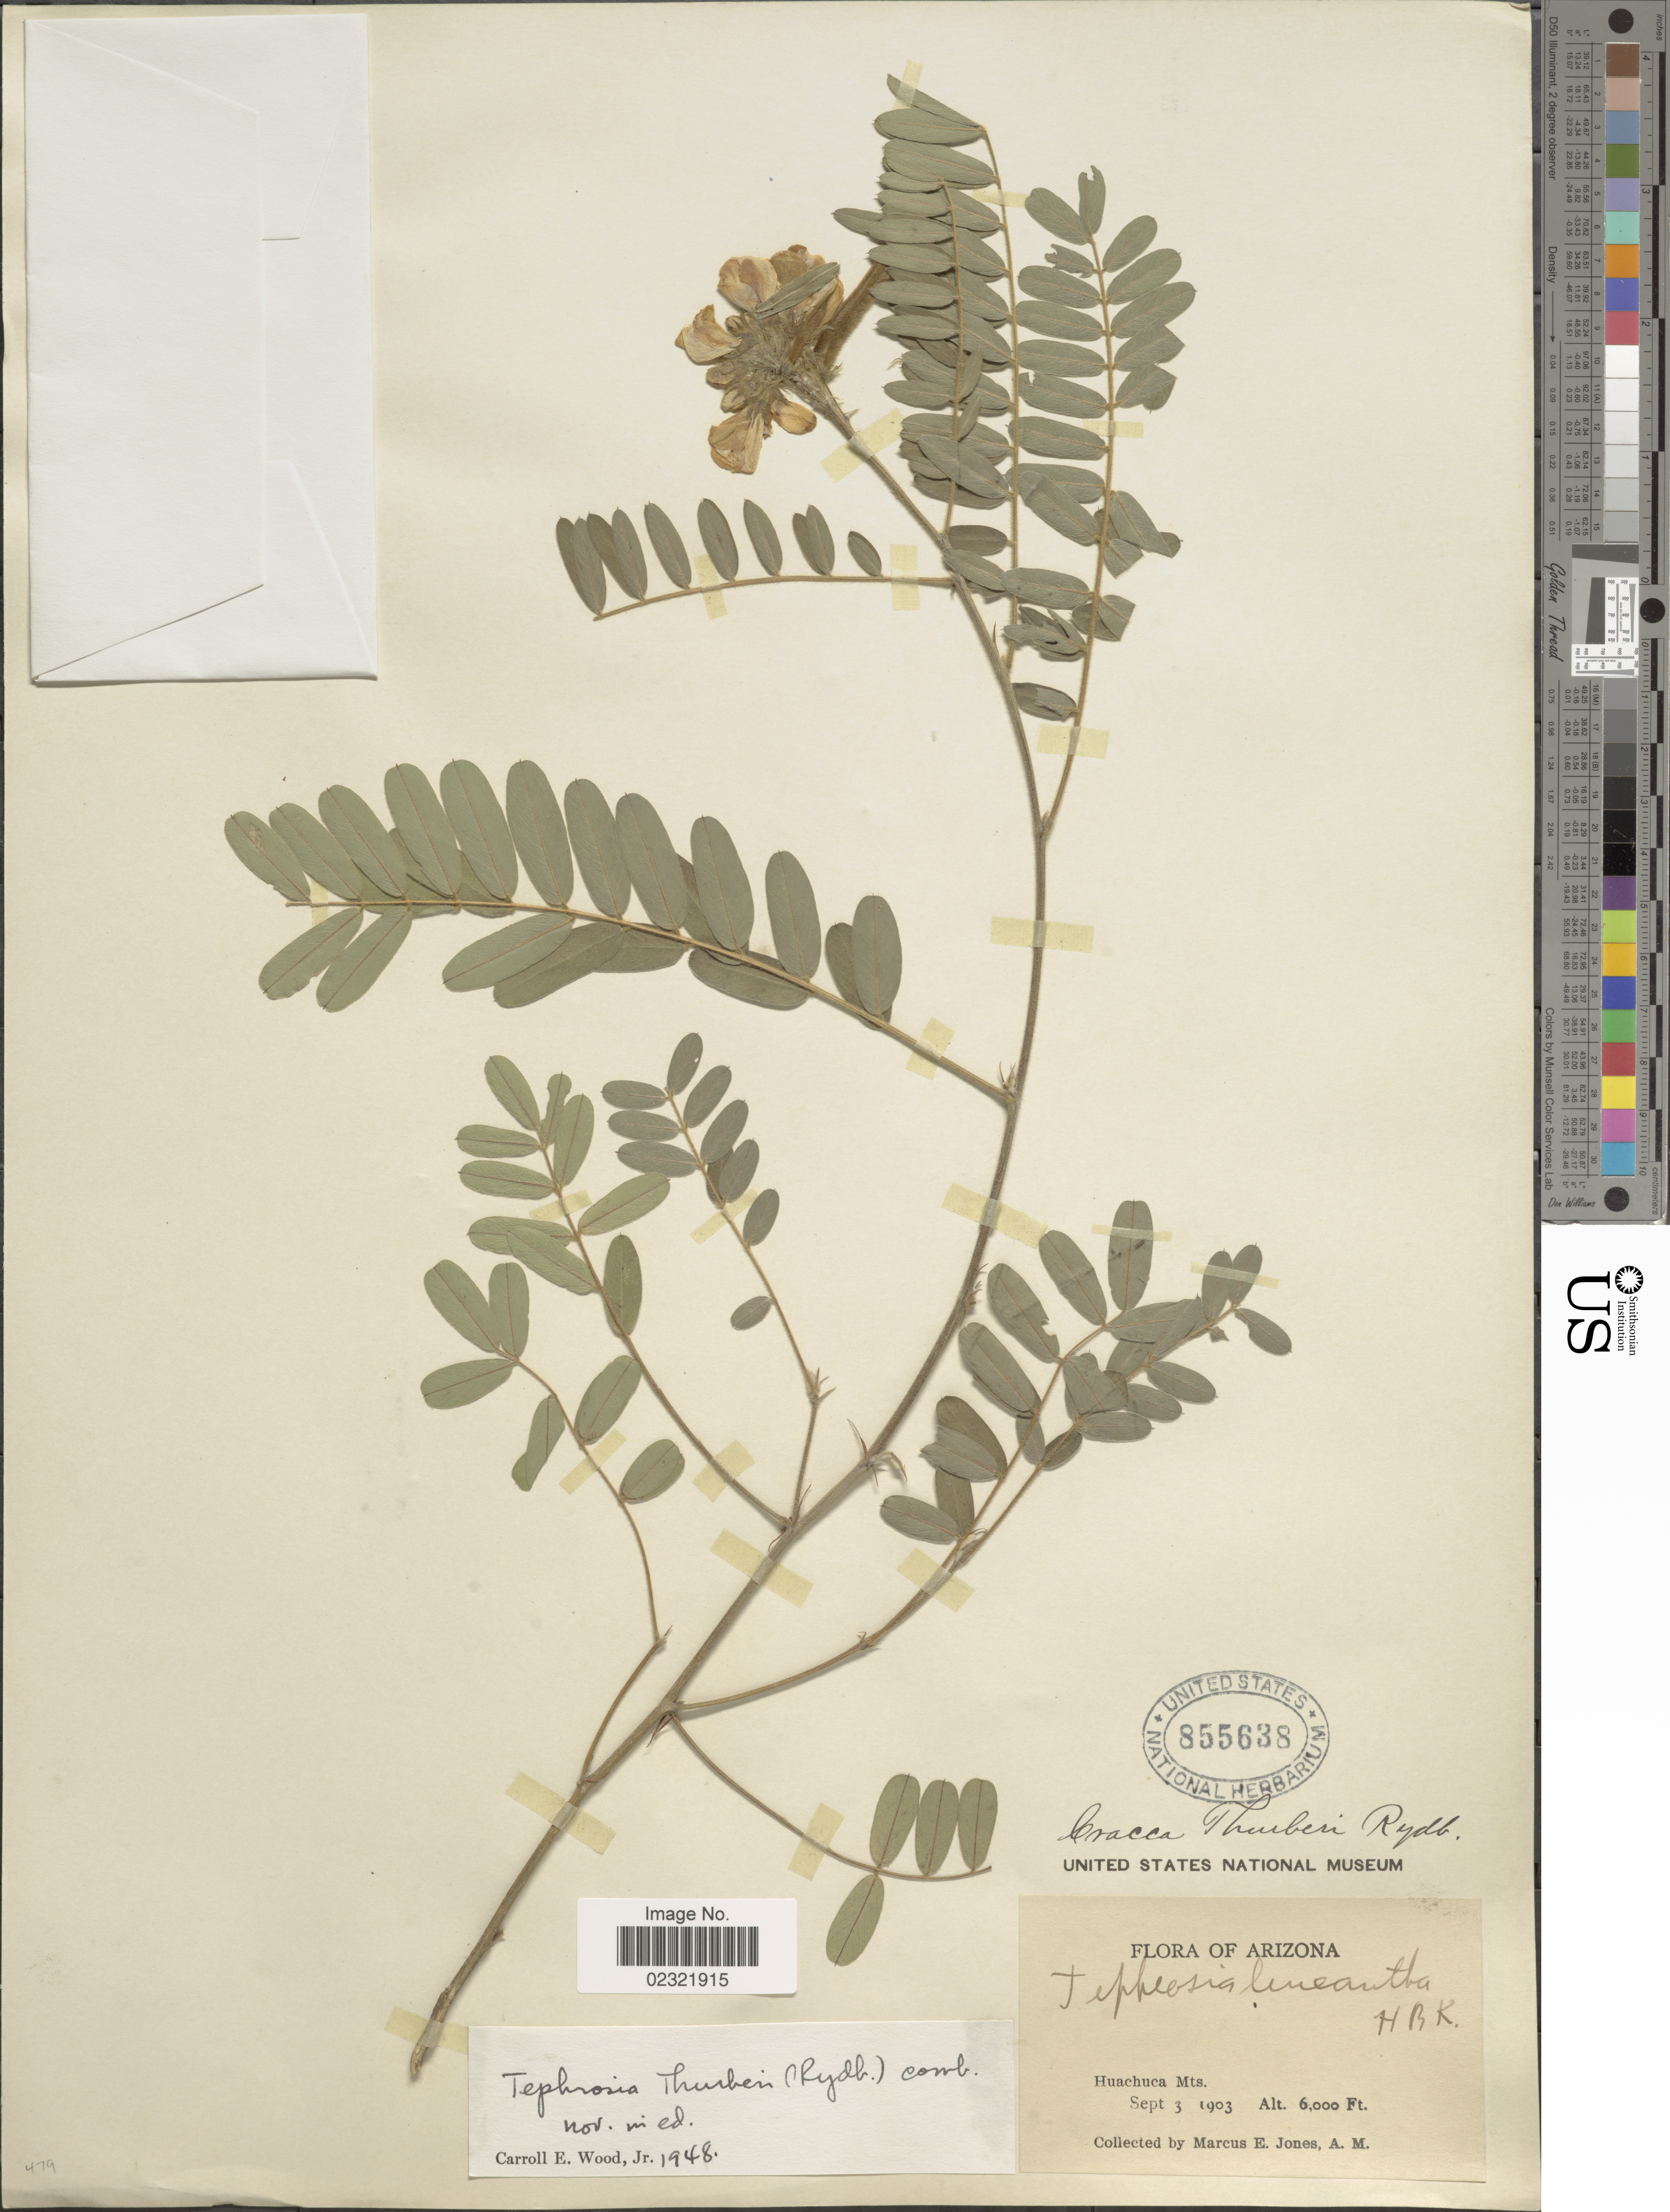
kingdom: Plantae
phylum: Tracheophyta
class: Magnoliopsida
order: Fabales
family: Fabaceae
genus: Tephrosia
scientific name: Tephrosia thurberi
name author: (Rydb.) C.E. Wood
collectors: M. E. Jones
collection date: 1903-09-03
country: United States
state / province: Arizona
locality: Huachuca Mts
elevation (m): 1829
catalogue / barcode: US 855638